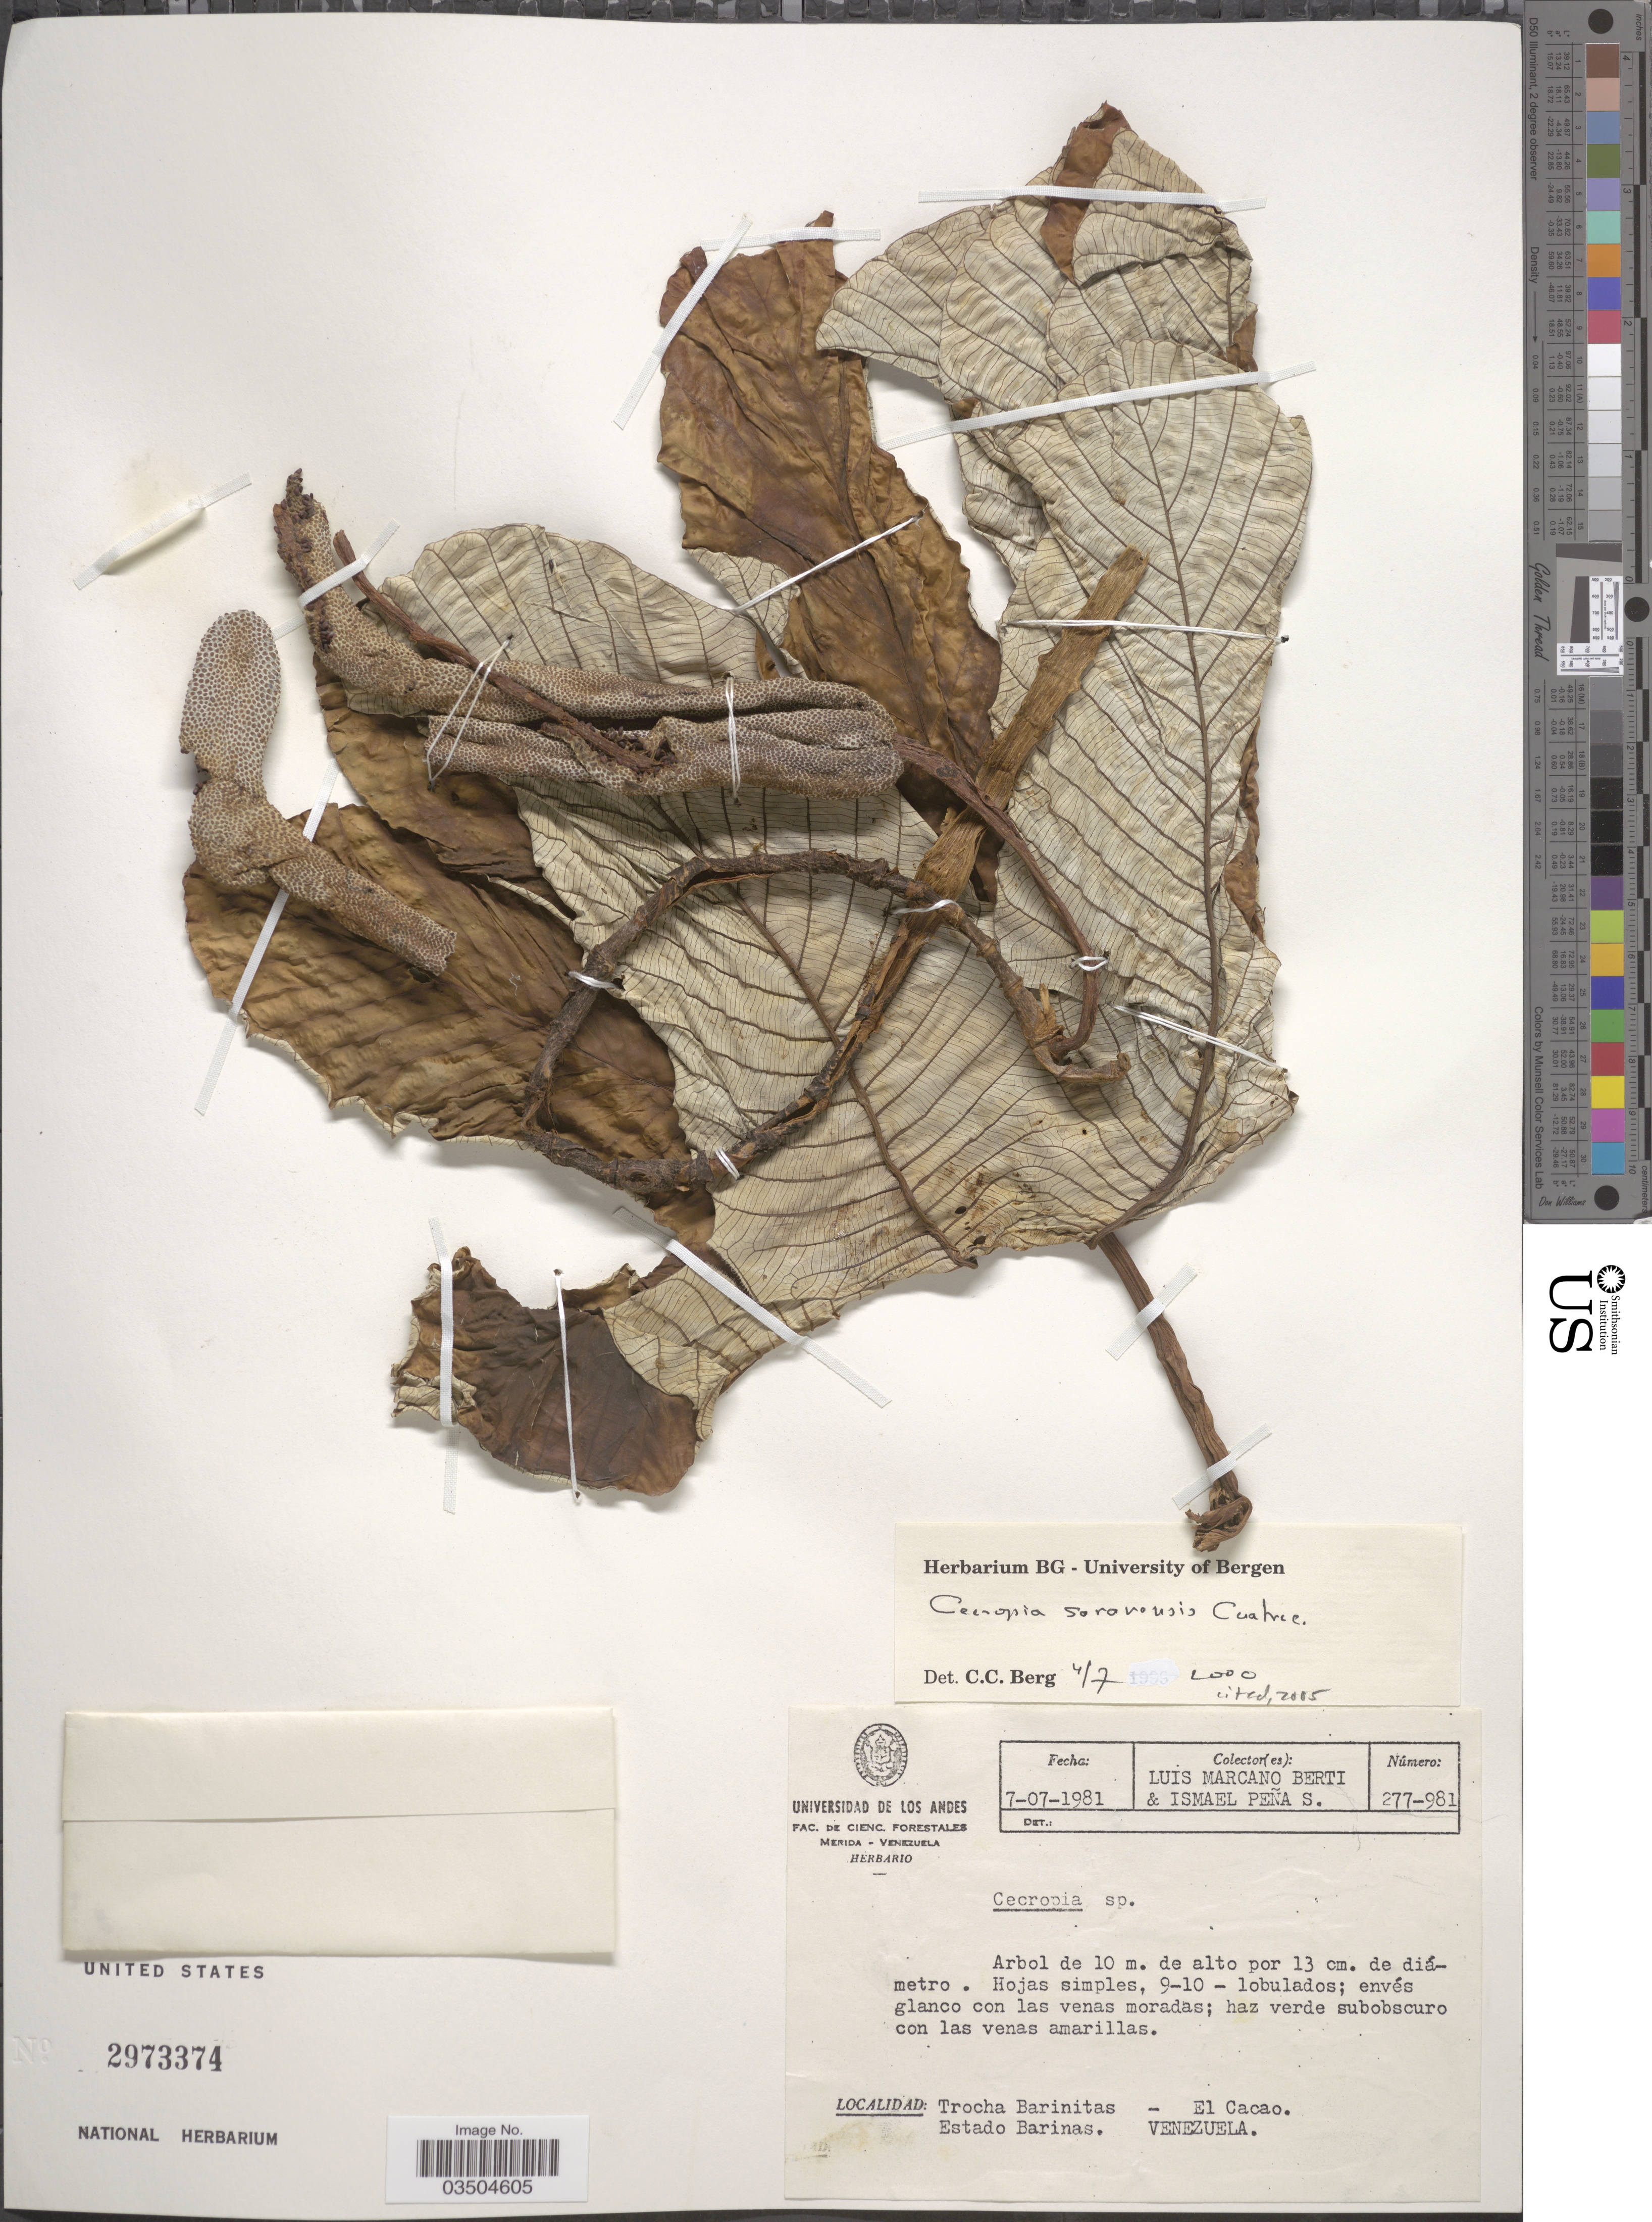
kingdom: Plantae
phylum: Tracheophyta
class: Magnoliopsida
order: Rosales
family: Urticaceae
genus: Cecropia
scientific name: Cecropia sararensis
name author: Cuatrec.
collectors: L. Marcano-Berti & I. Peña S.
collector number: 277-981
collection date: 1981-07-07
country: Venezuela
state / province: Barinas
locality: Trocha Barinitas - El Cacao.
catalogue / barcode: US 2973374